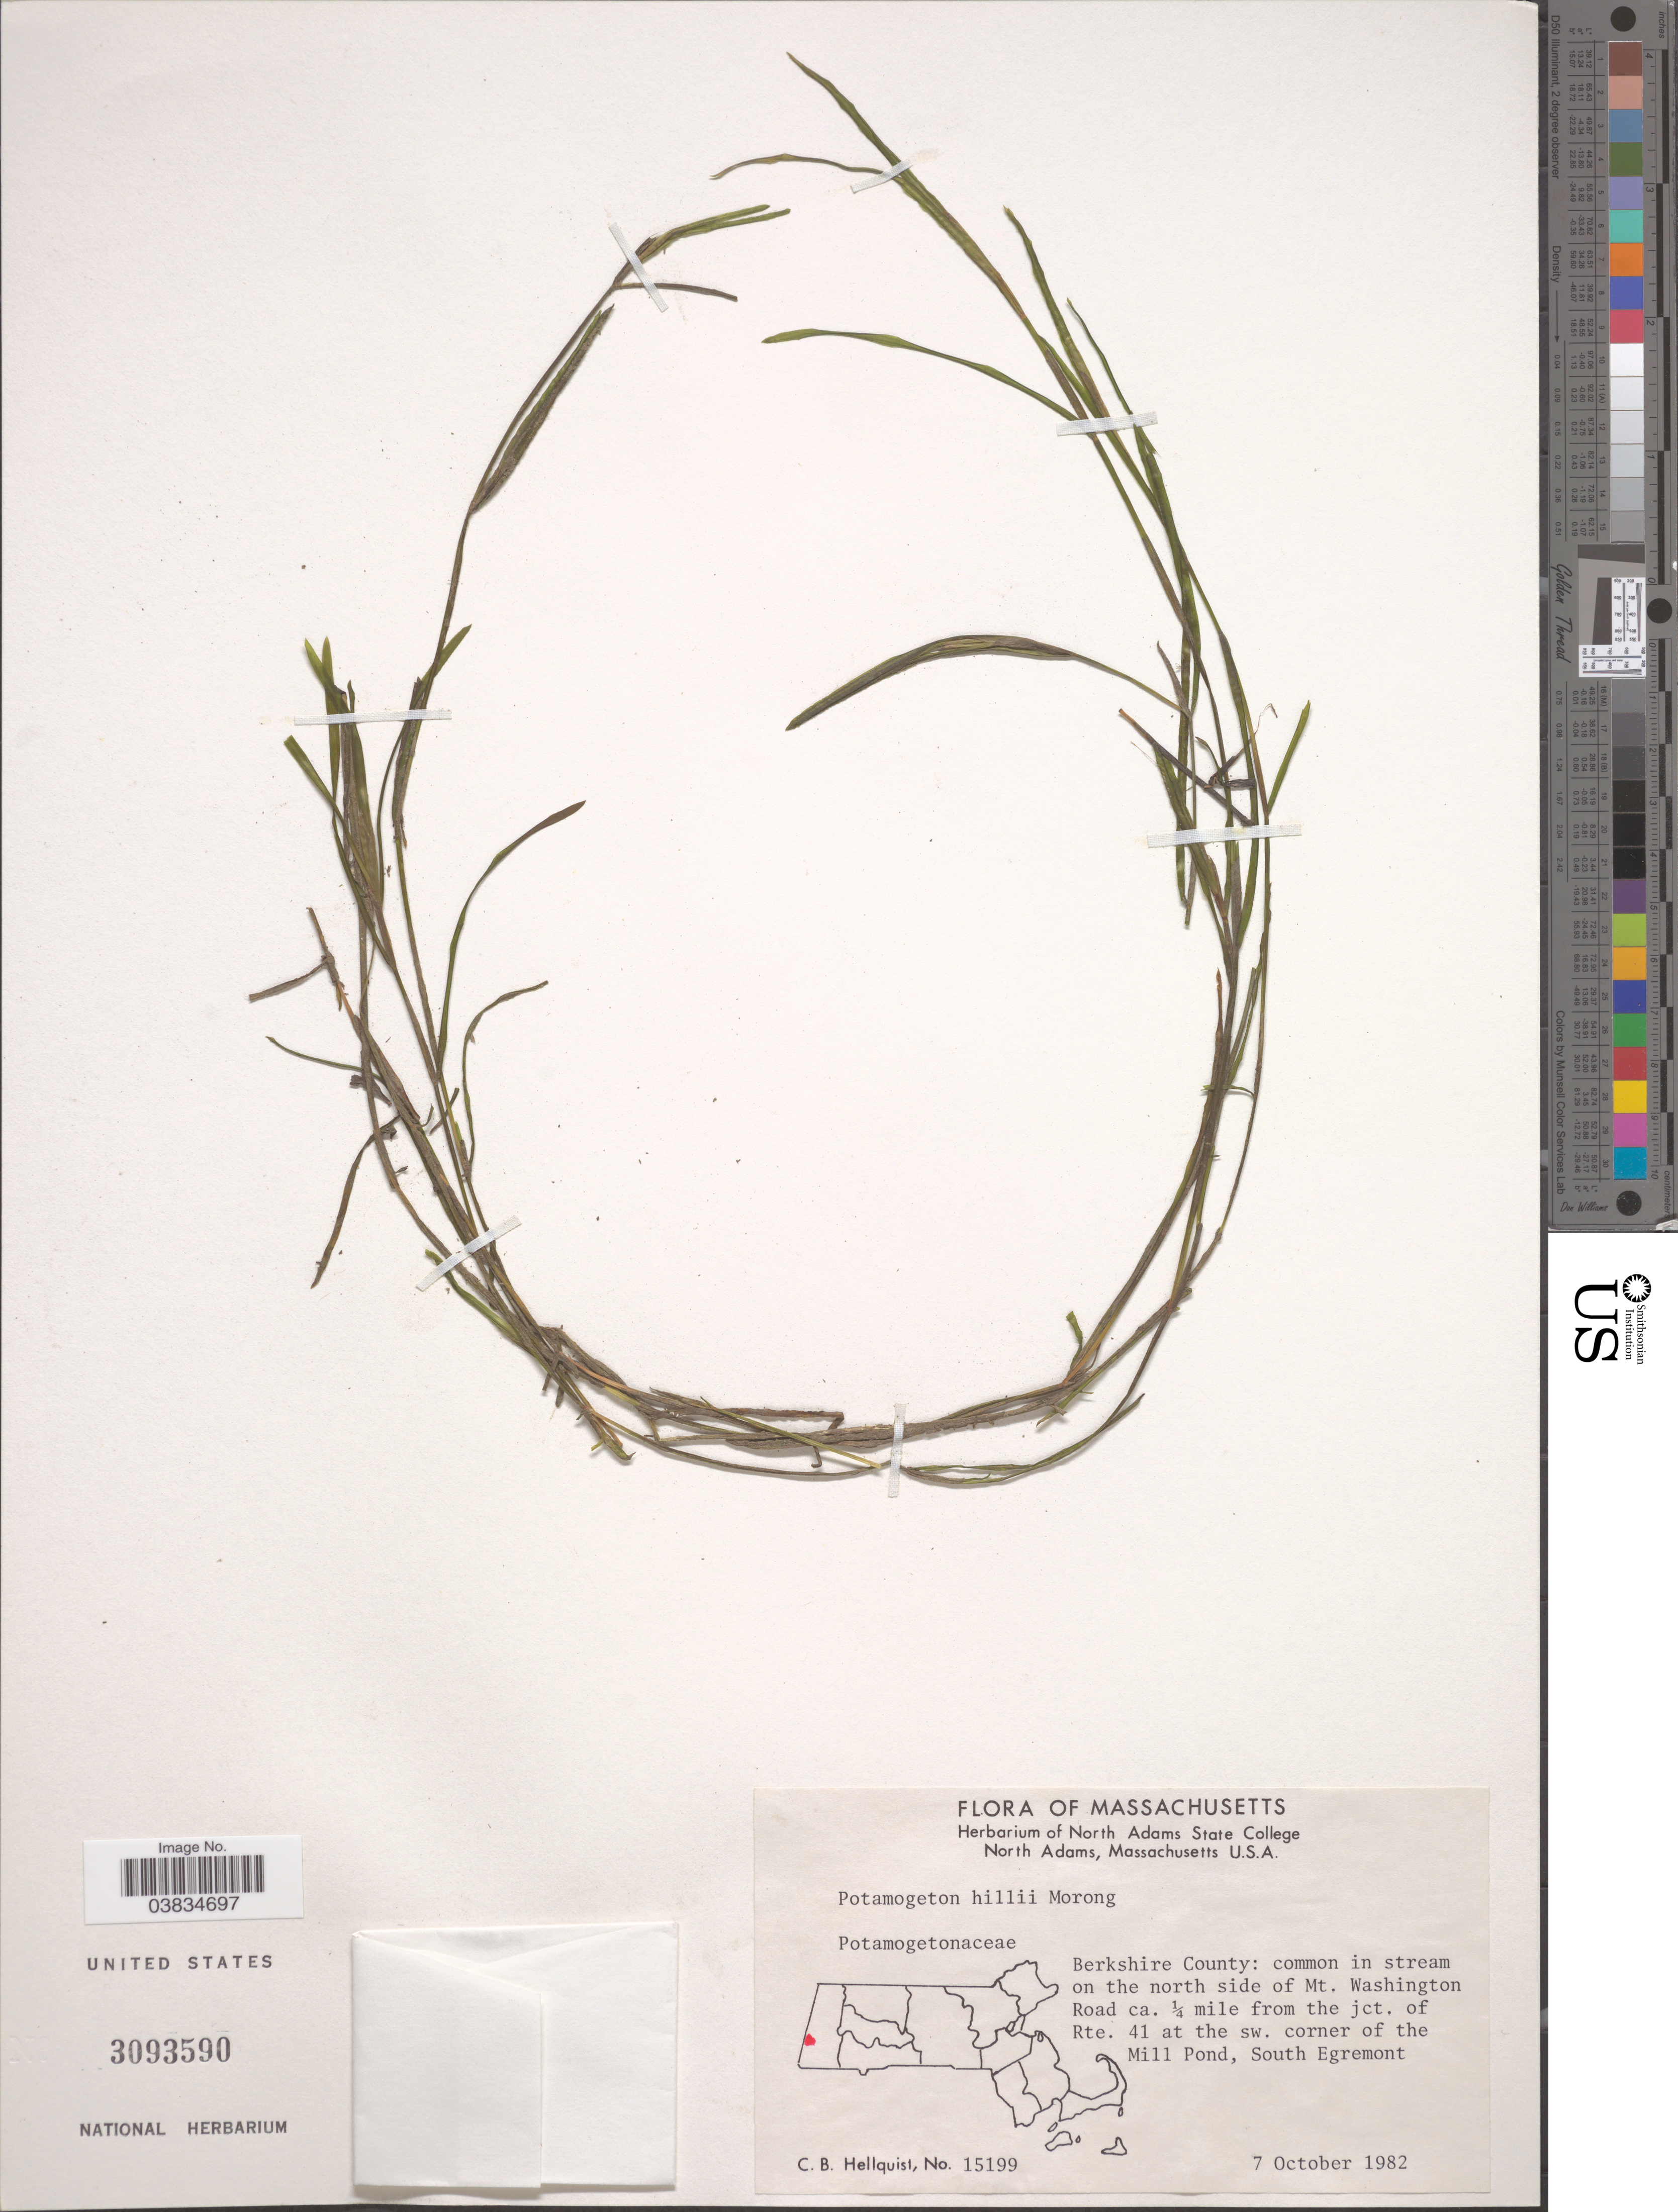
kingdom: Plantae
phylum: Tracheophyta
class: Liliopsida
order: Alismatales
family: Potamogetonaceae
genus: Potamogeton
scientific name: Potamogeton hillii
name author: Morong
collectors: C. Hellquist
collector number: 15199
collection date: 1982-10-07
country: United States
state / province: Massachusetts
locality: Berkshire County: common in stream on the north side of Mt. Washington Road ca. ¼ mile from the jct. of Rte. 41 at the sw. corner of the Mill Pond, South Egremont.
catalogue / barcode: US 3093590